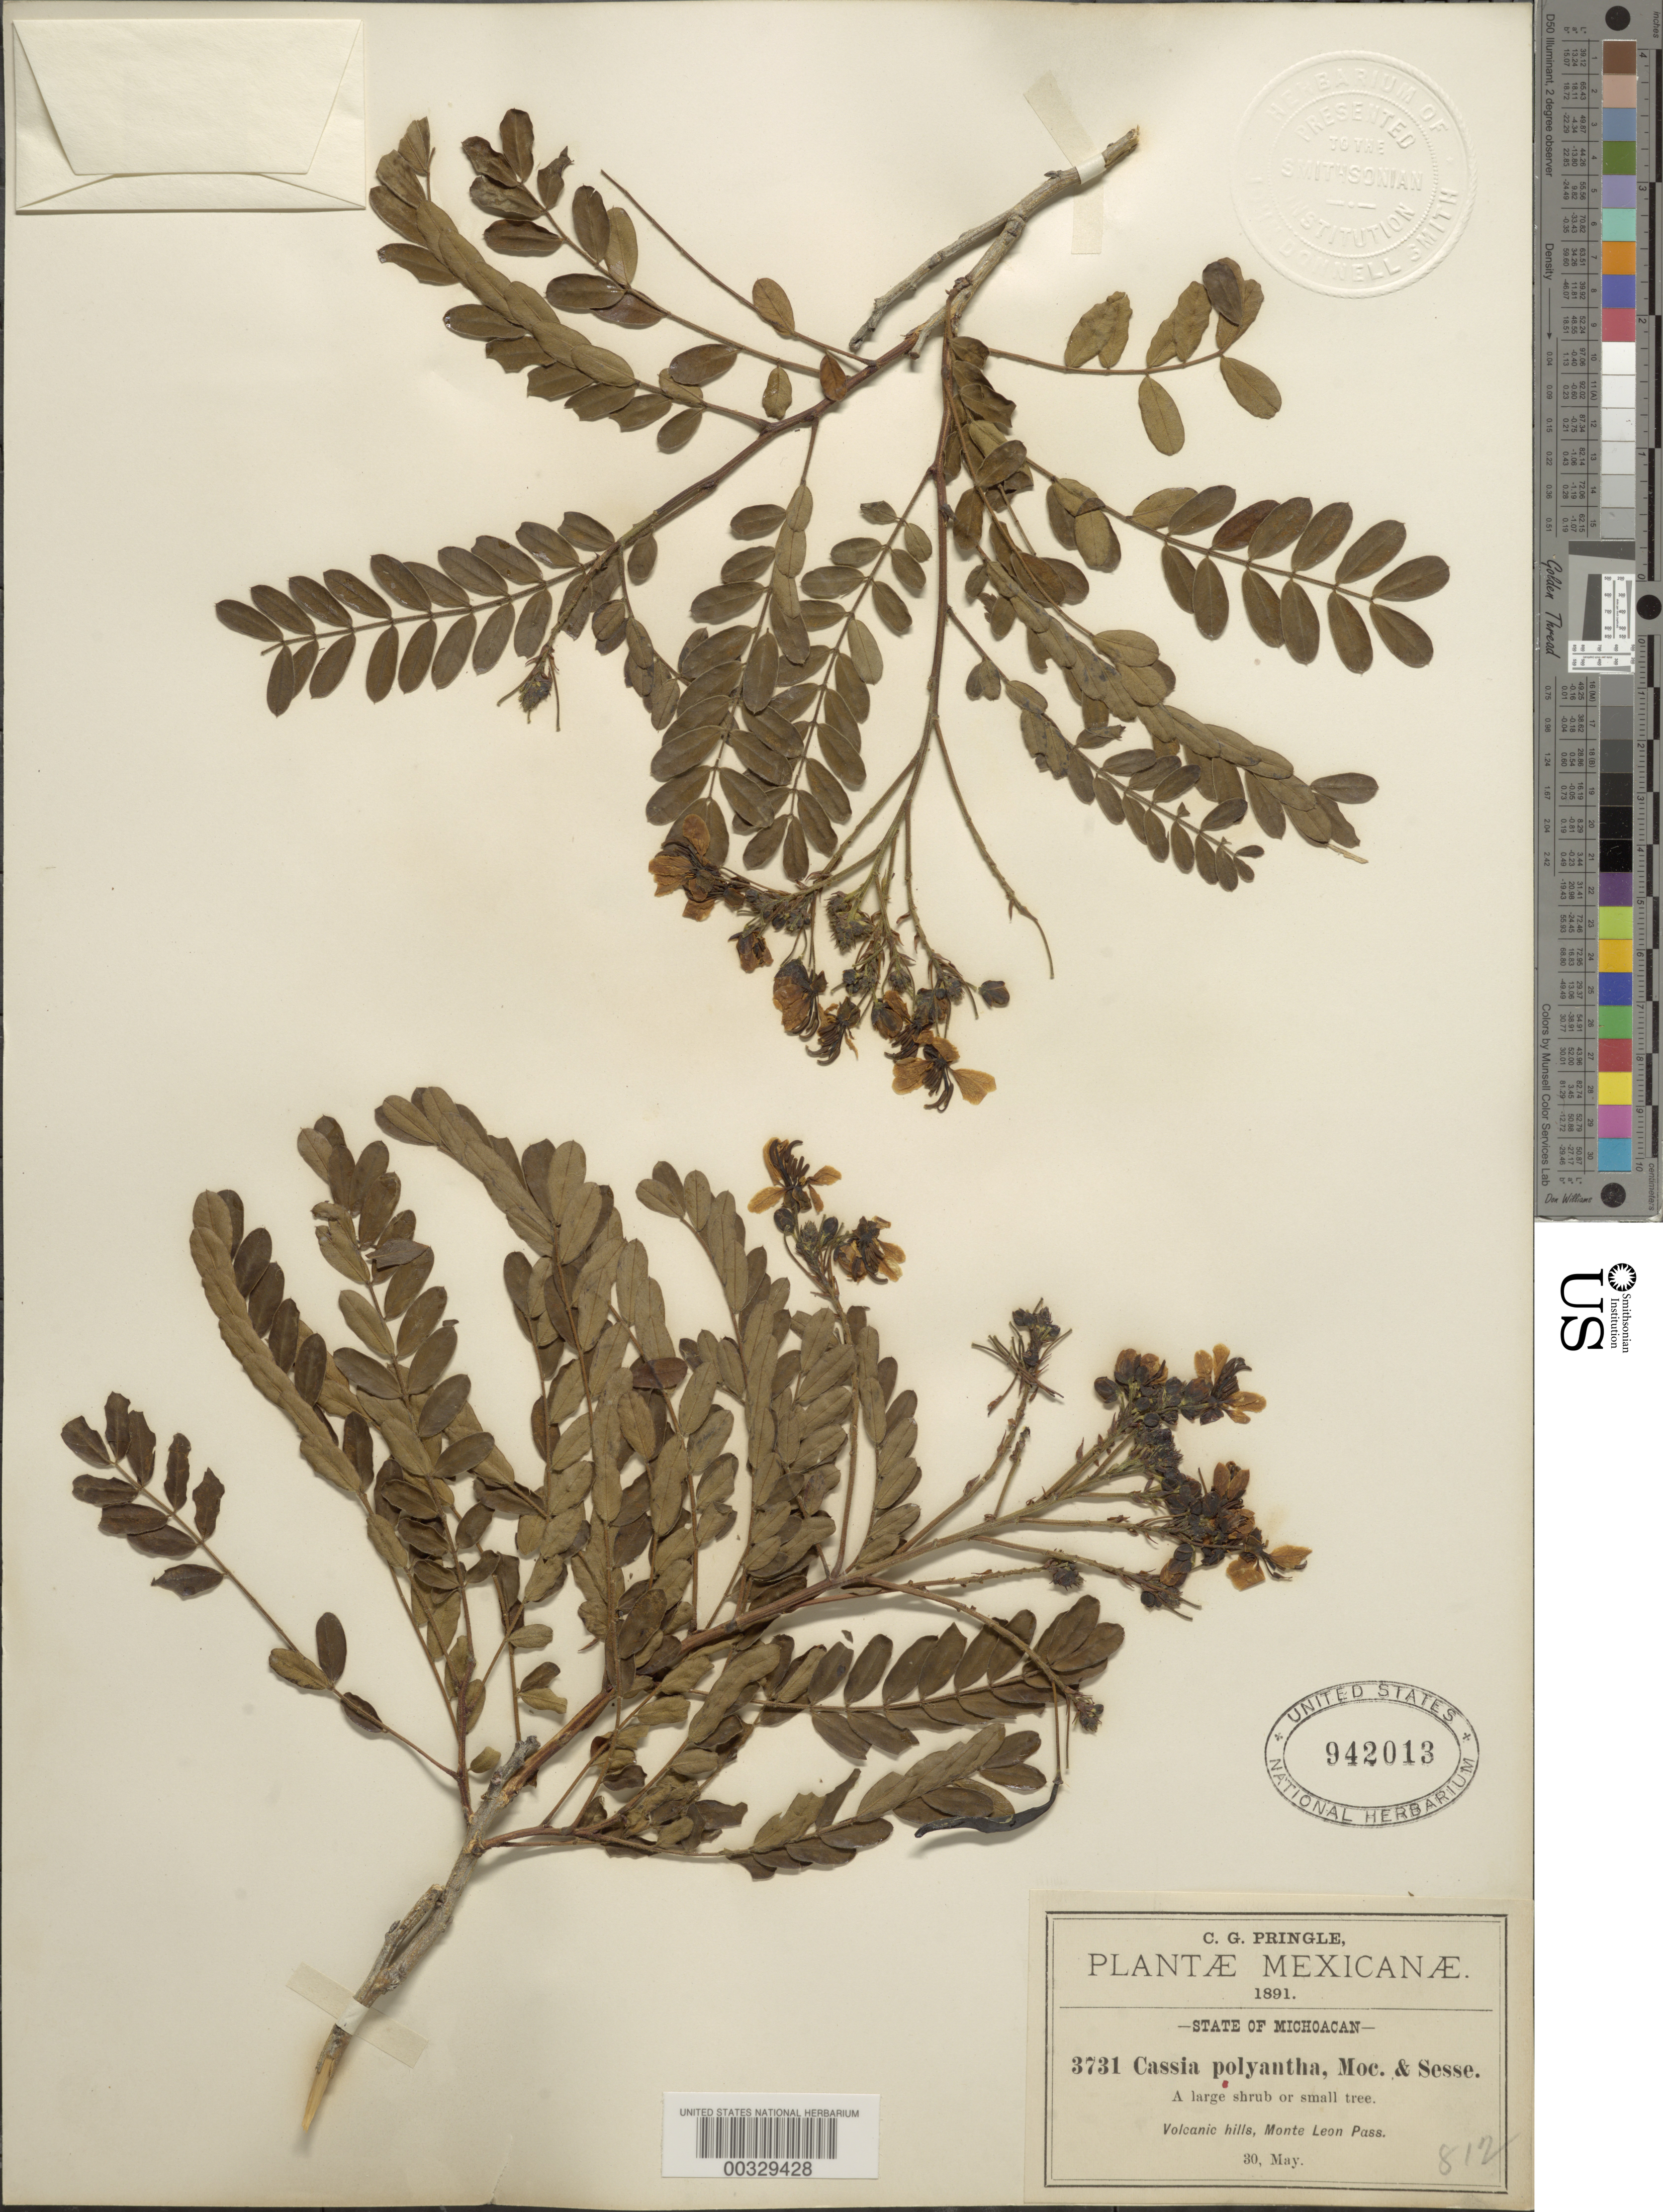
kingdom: Plantae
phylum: Tracheophyta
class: Magnoliopsida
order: Fabales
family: Fabaceae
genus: Senna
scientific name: Senna polyantha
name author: (Coll) H.S. Irwin & Barneby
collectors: C. G. Pringle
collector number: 3731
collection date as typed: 30 May 1891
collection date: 1891-05-30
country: Mexico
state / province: Michoacán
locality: Monte leon pass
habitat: Volcanic hills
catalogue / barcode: US 942013